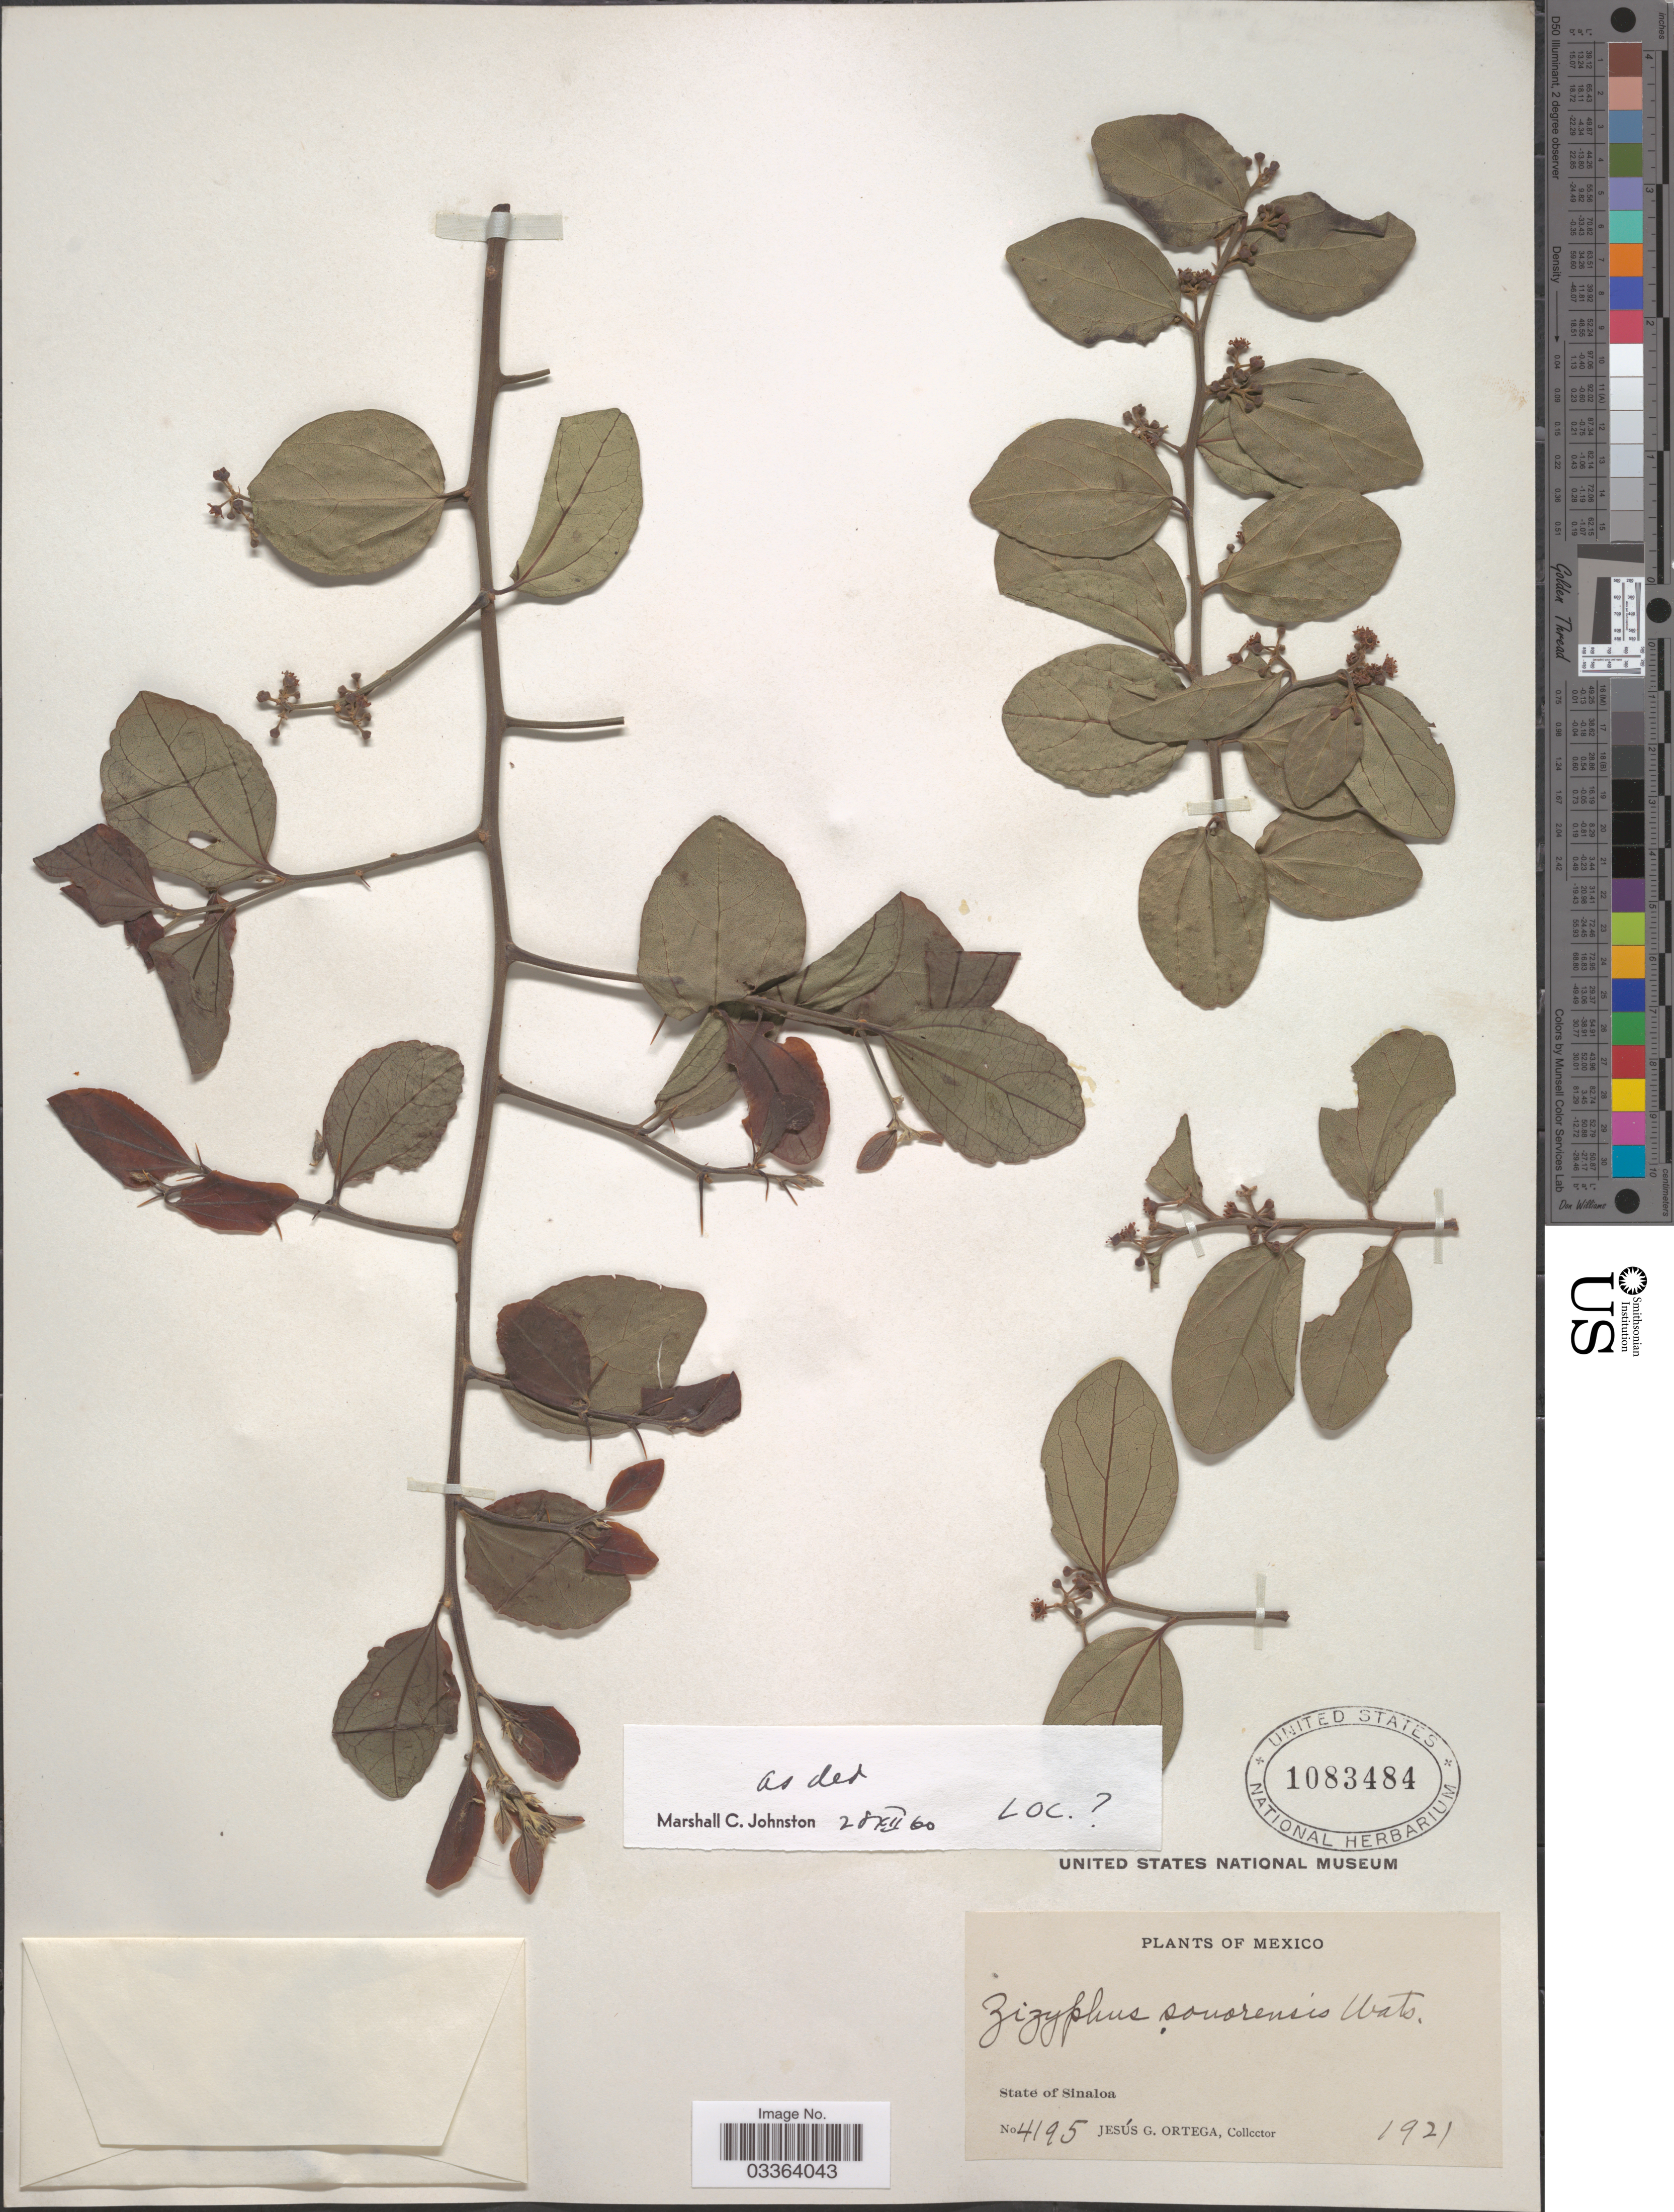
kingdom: Plantae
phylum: Tracheophyta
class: Magnoliopsida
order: Rosales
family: Rhamnaceae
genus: Sarcomphalus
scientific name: Sarcomphalus amole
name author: (Sessé & Moc.) Hauenschild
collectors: J. Ortega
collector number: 4195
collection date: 1921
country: Mexico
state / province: Sinaloa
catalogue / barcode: US 1083484